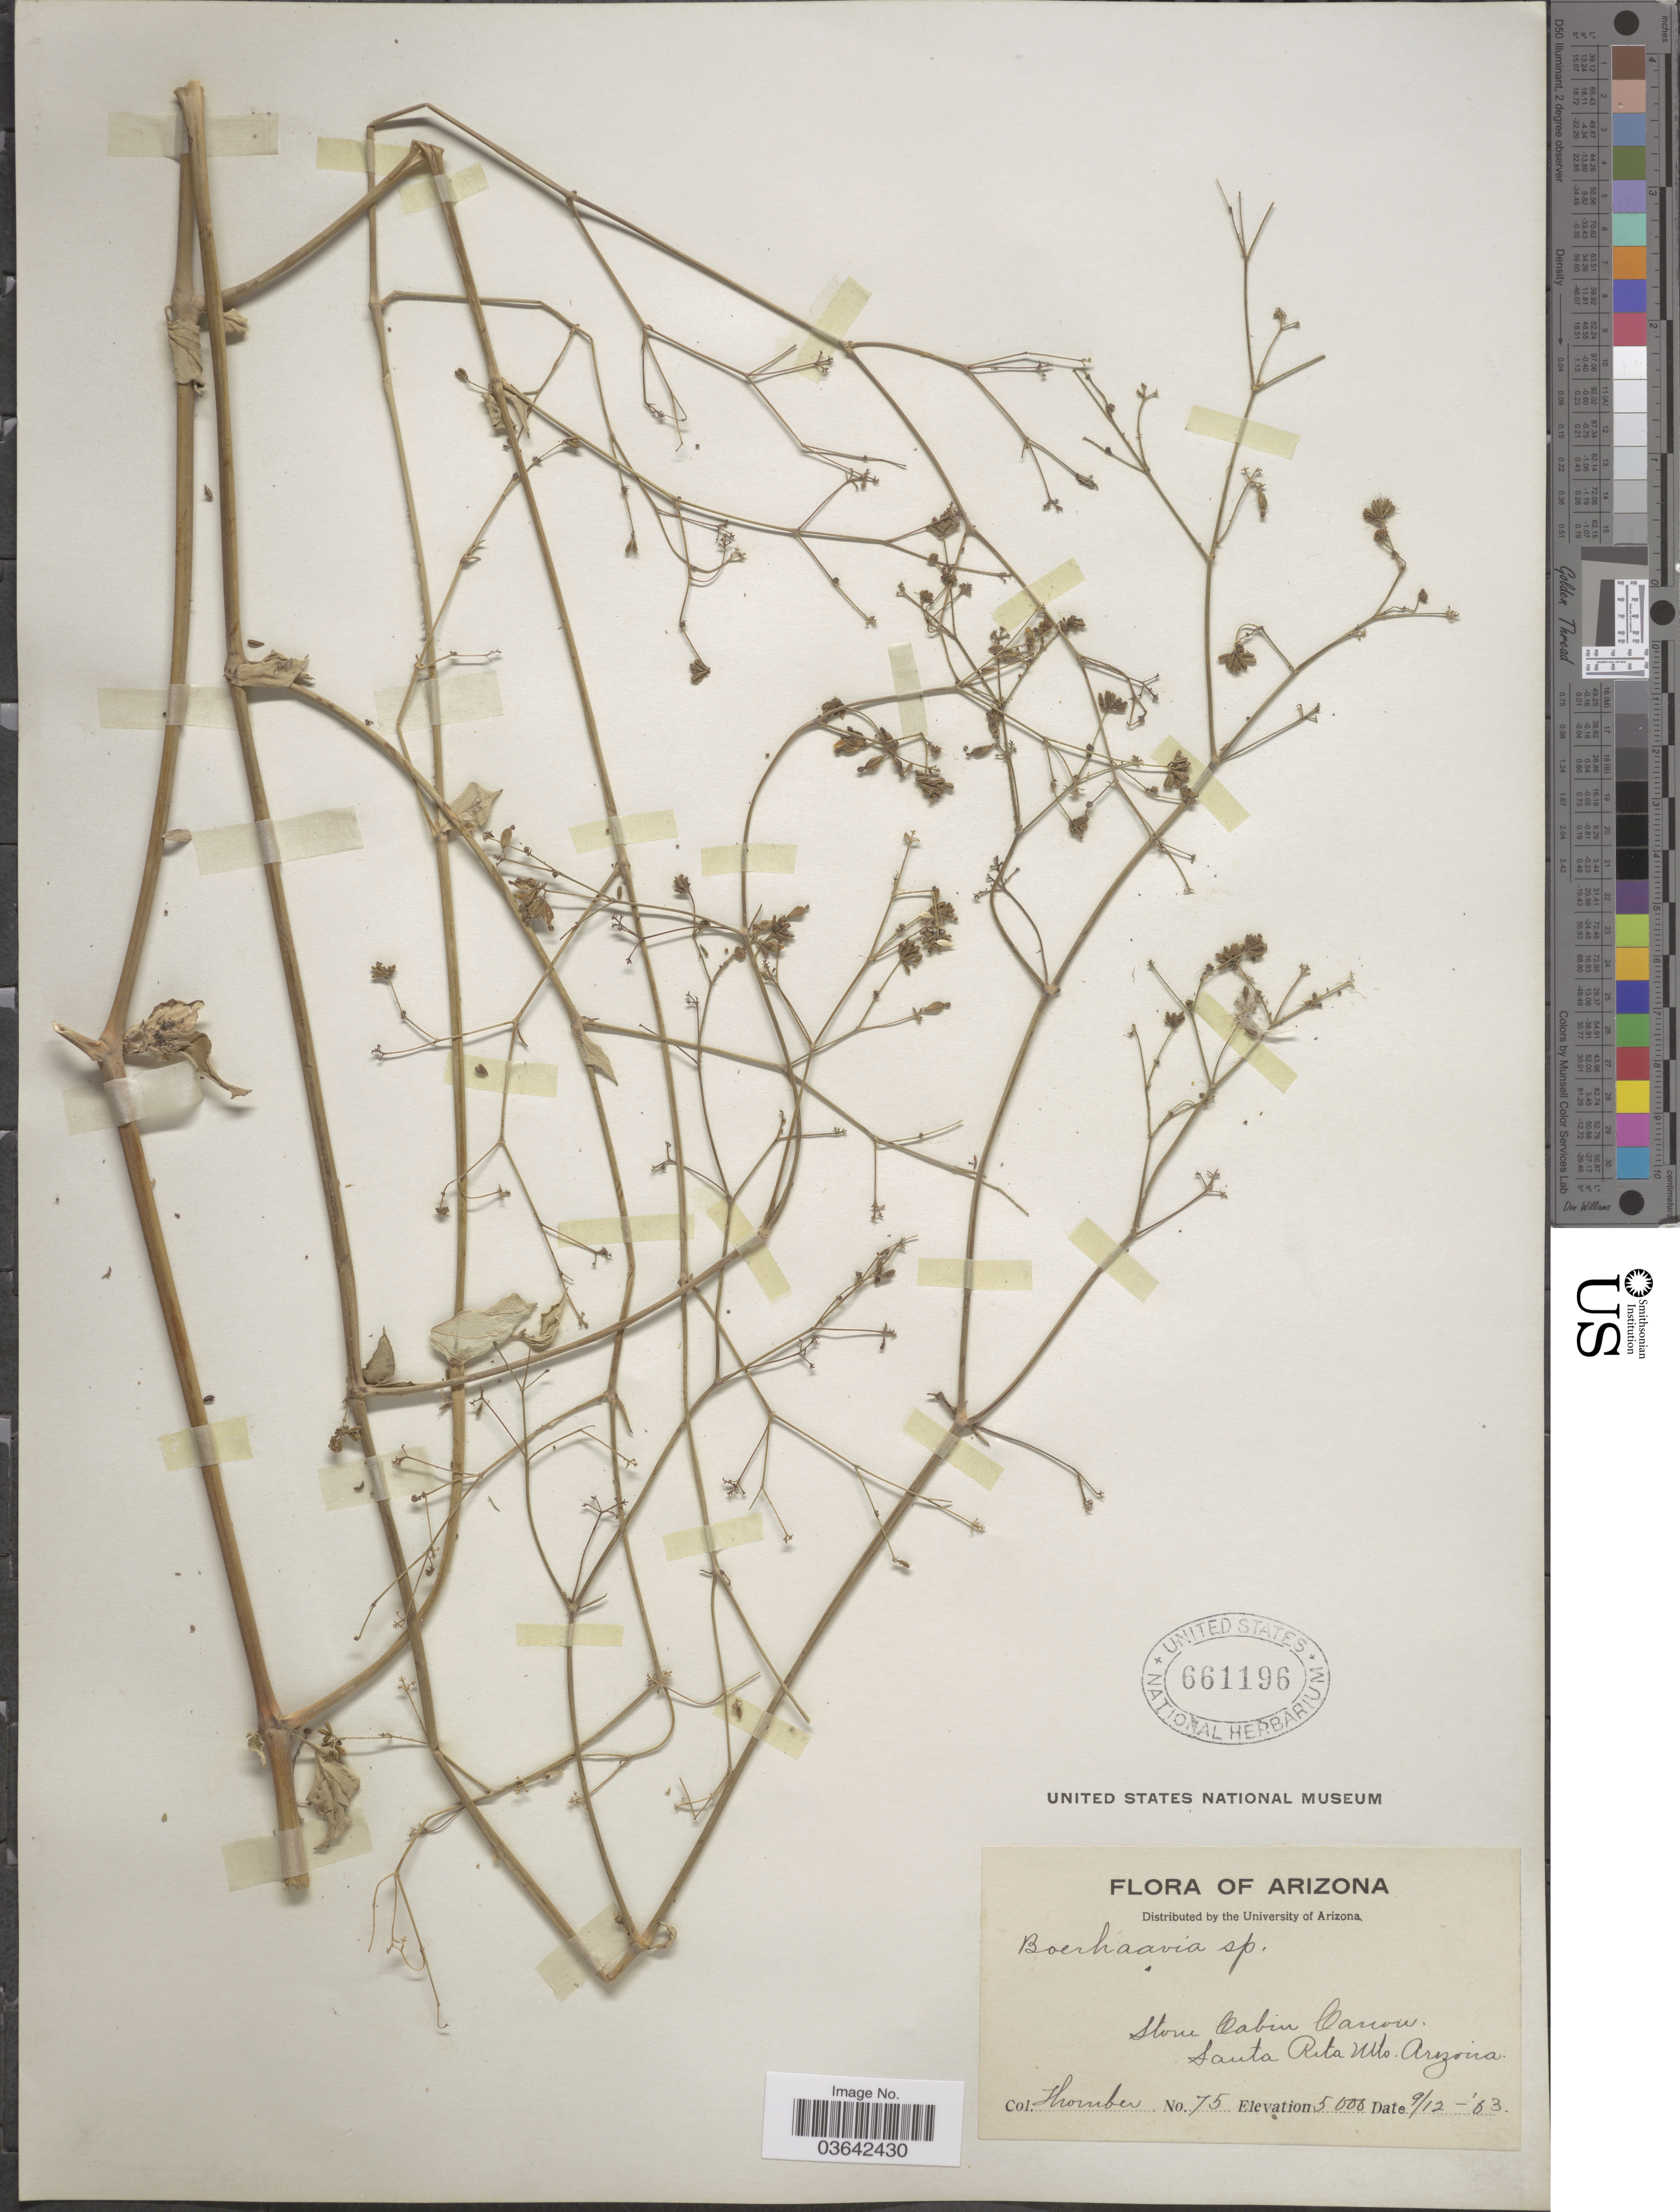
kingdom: Plantae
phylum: Tracheophyta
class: Magnoliopsida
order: Caryophyllales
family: Nyctaginaceae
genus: Boerhavia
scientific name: Boerhavia coccinea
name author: Mill.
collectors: J. Thornber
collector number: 75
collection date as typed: Transcribed d/m/y: 12/9/63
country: United States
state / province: Arizona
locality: Stone Cabin Canon. Santa Rita Mts.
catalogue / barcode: US 661196